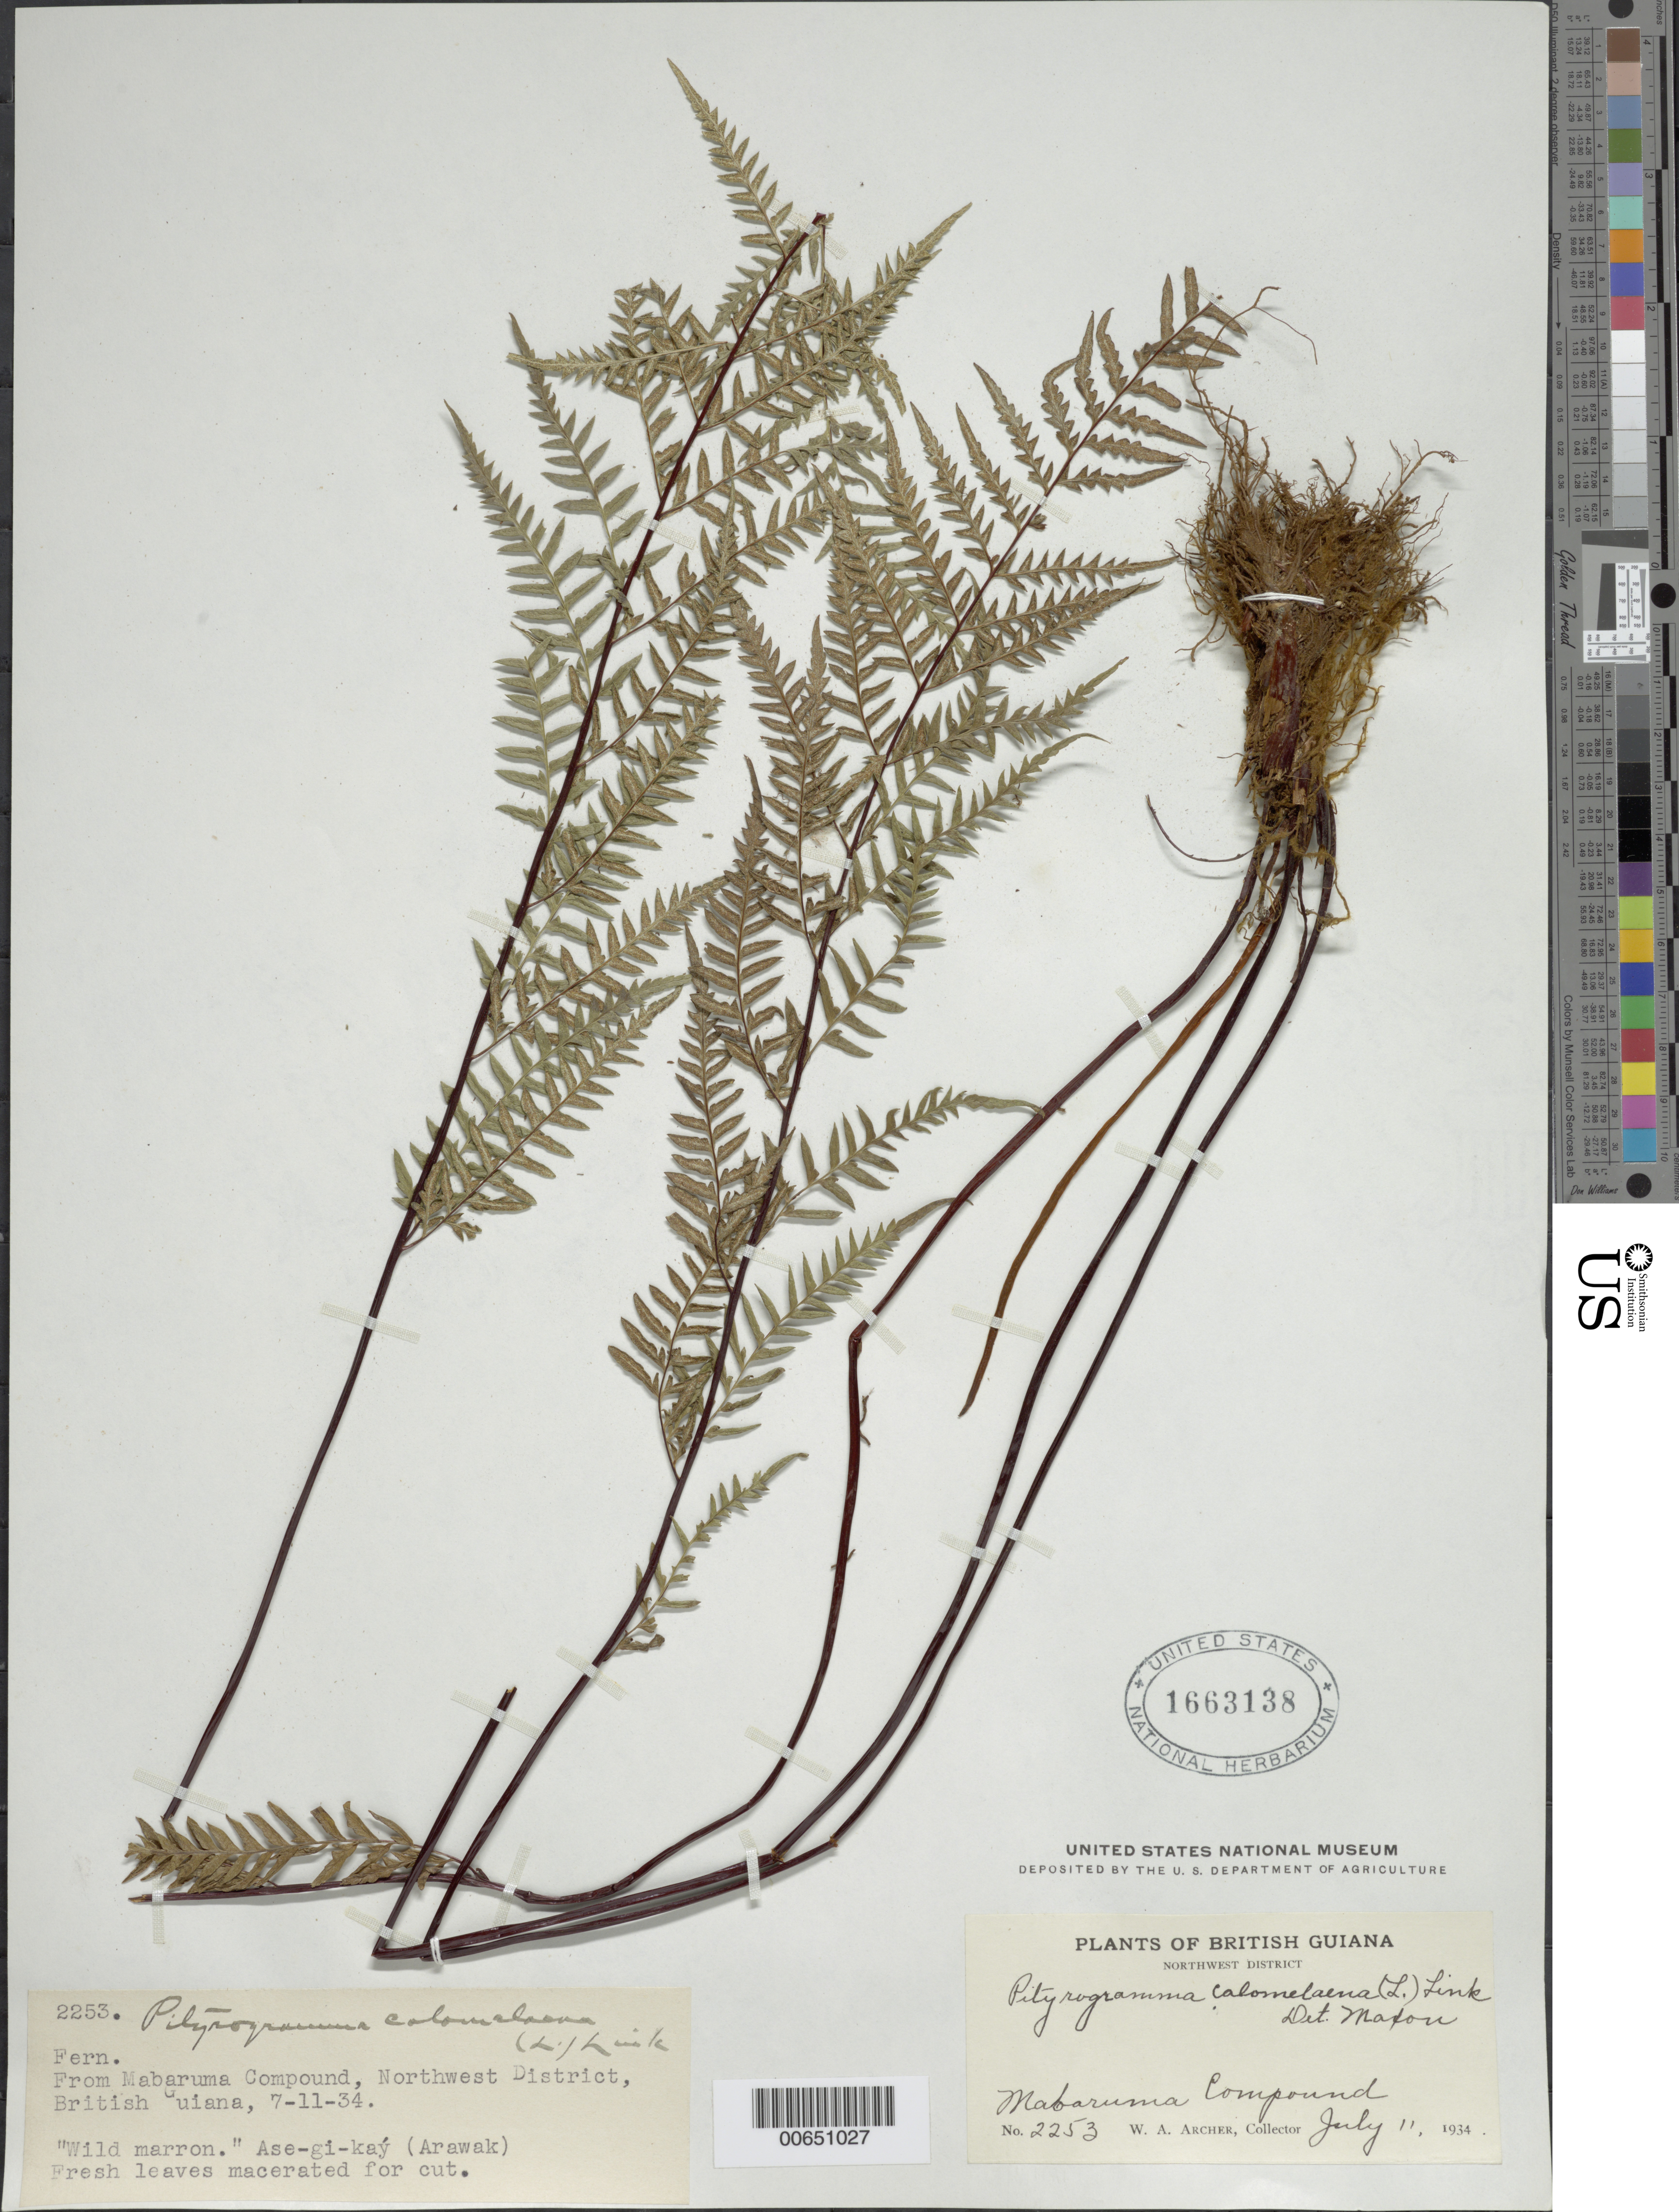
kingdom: Plantae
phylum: Tracheophyta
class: Polypodiopsida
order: Polypodiales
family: Pteridaceae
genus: Pityrogramma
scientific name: Pityrogramma calomelanos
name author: (L.) Link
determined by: Maxon, W. R.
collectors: W. A. Archer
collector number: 2253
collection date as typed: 11-Jul-34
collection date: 1934-07-11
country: Guyana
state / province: Barima-Waini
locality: Mabaruma Compound, NW Dist.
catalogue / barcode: US 1663138